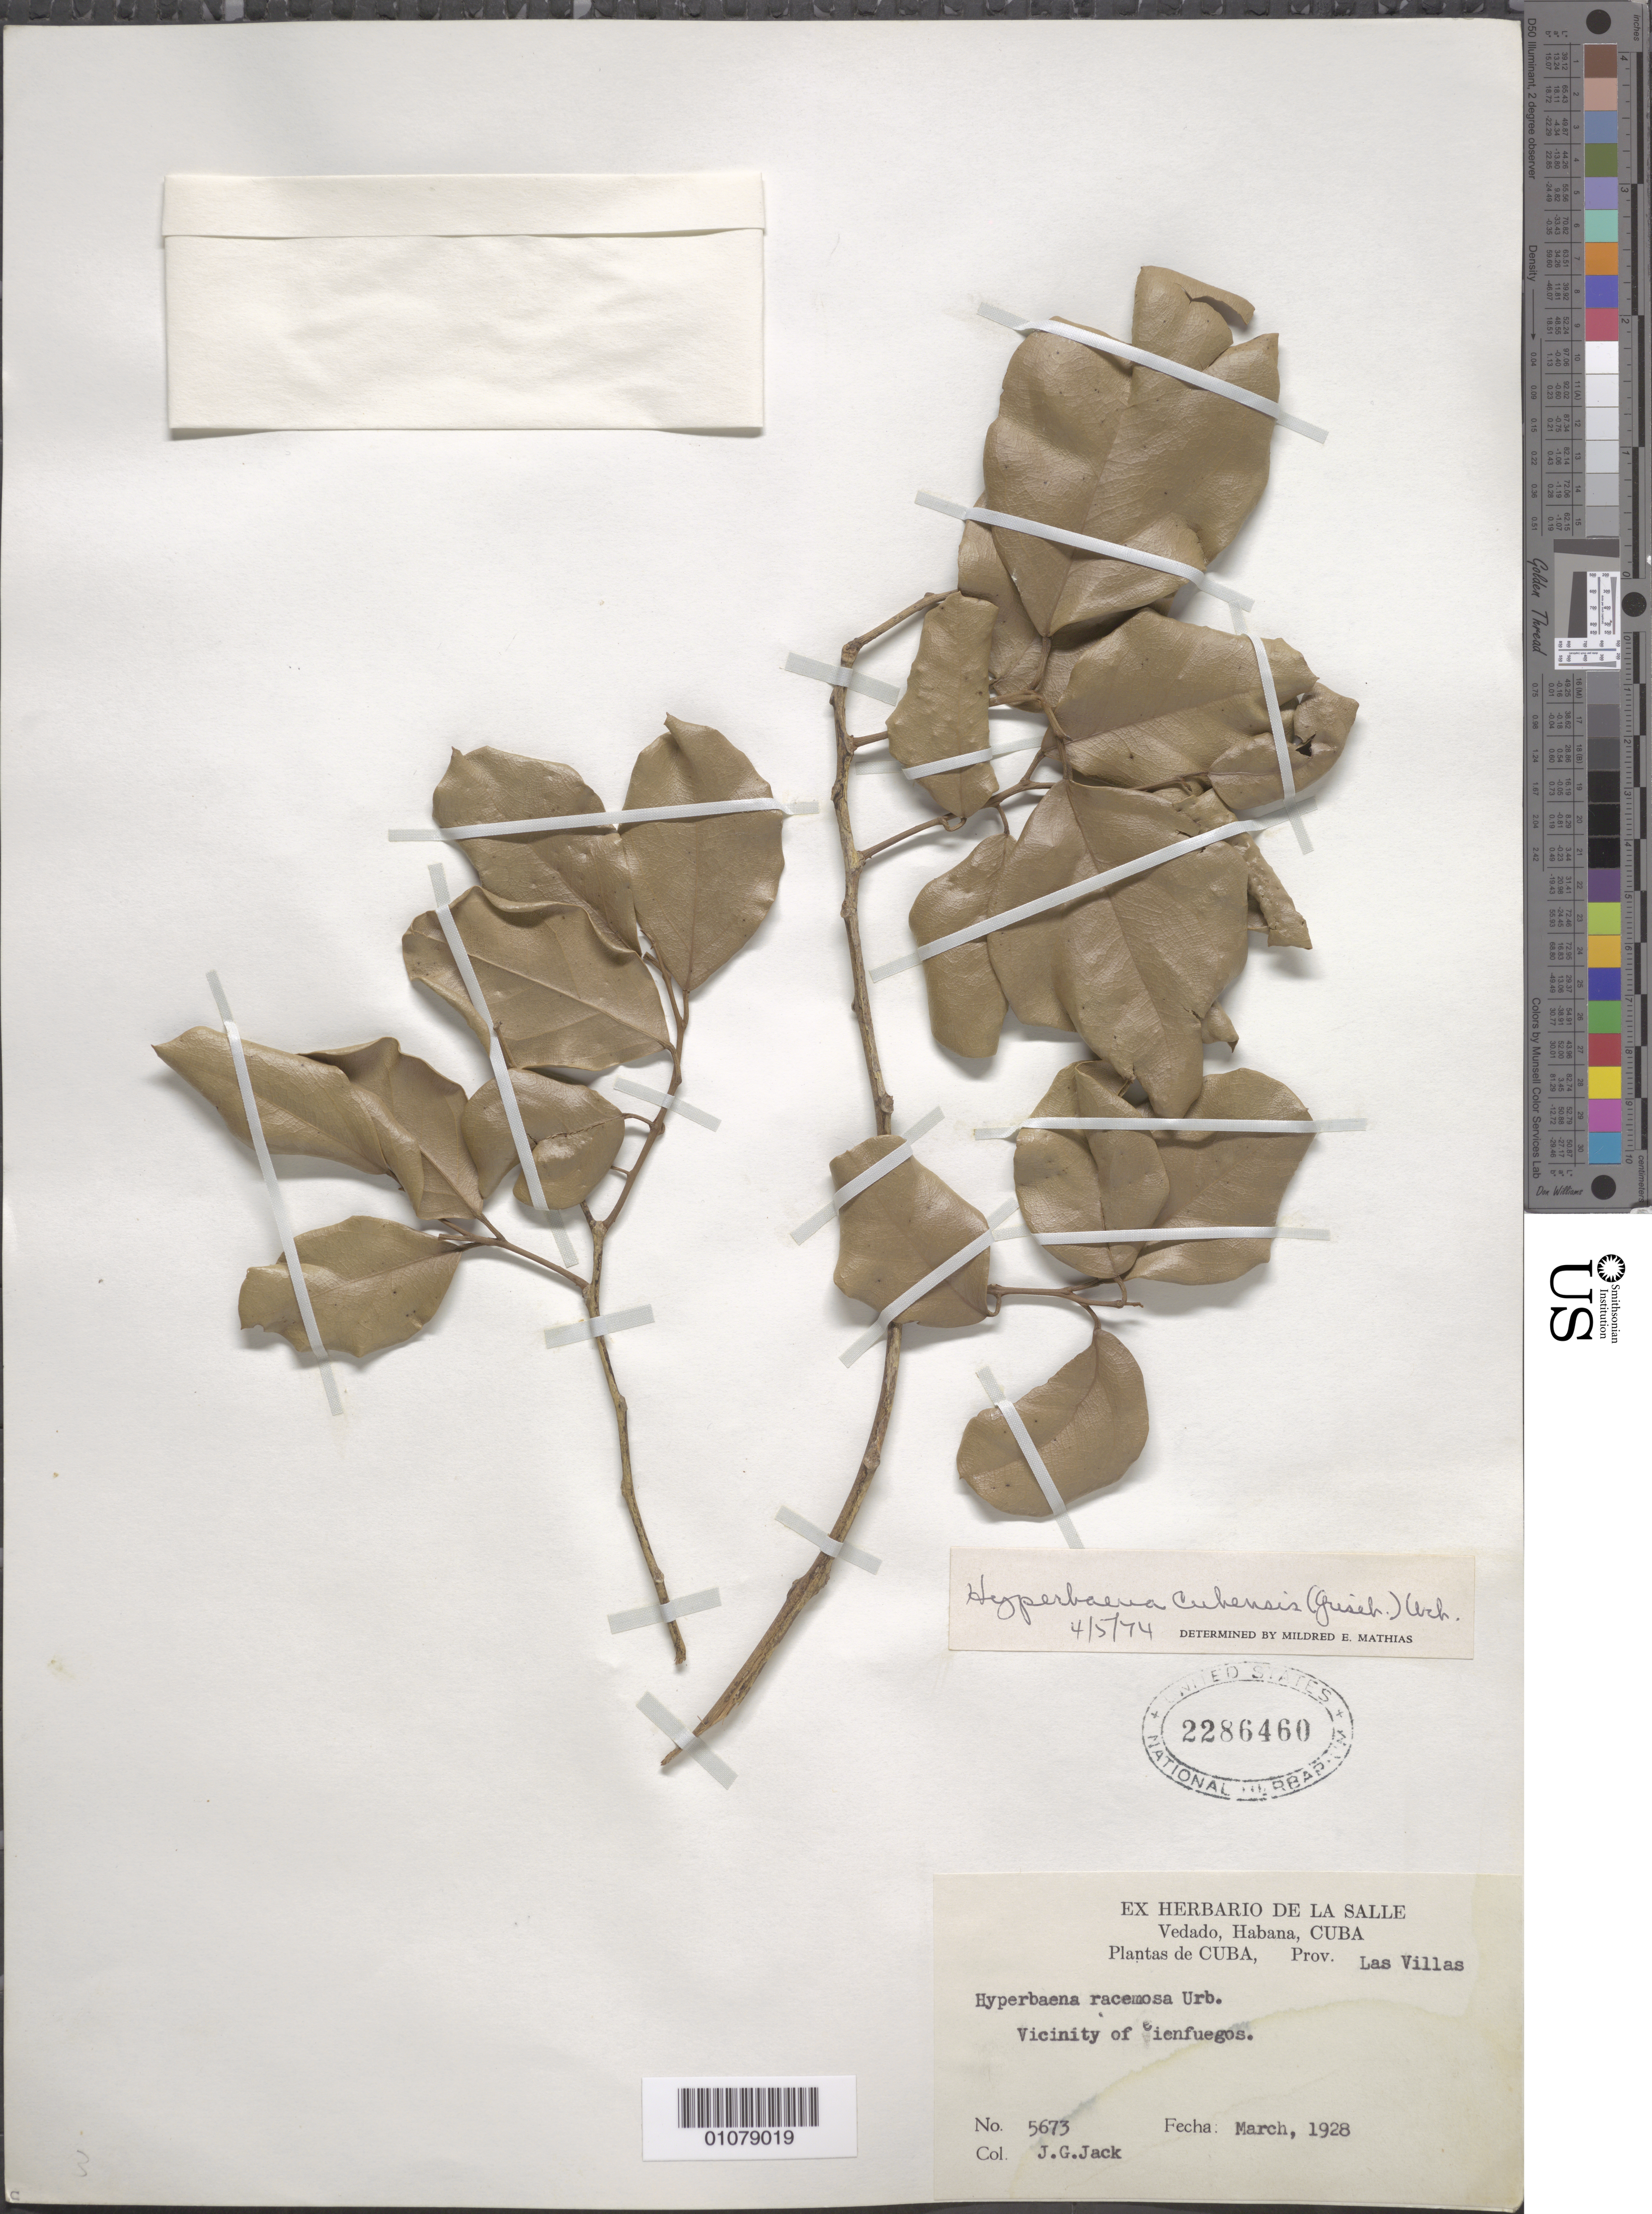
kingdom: Plantae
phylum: Tracheophyta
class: Magnoliopsida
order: Ranunculales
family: Menispermaceae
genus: Hyperbaena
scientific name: Hyperbaena cubensis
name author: (Griseb.) Urb.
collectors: J. G. Jack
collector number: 5673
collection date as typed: Mar 1928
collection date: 1928-03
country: Cuba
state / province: Las Villas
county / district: Cienfuegos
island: Cuba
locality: Las Villas Vicinity of Cienfuegos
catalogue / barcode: US 2286460